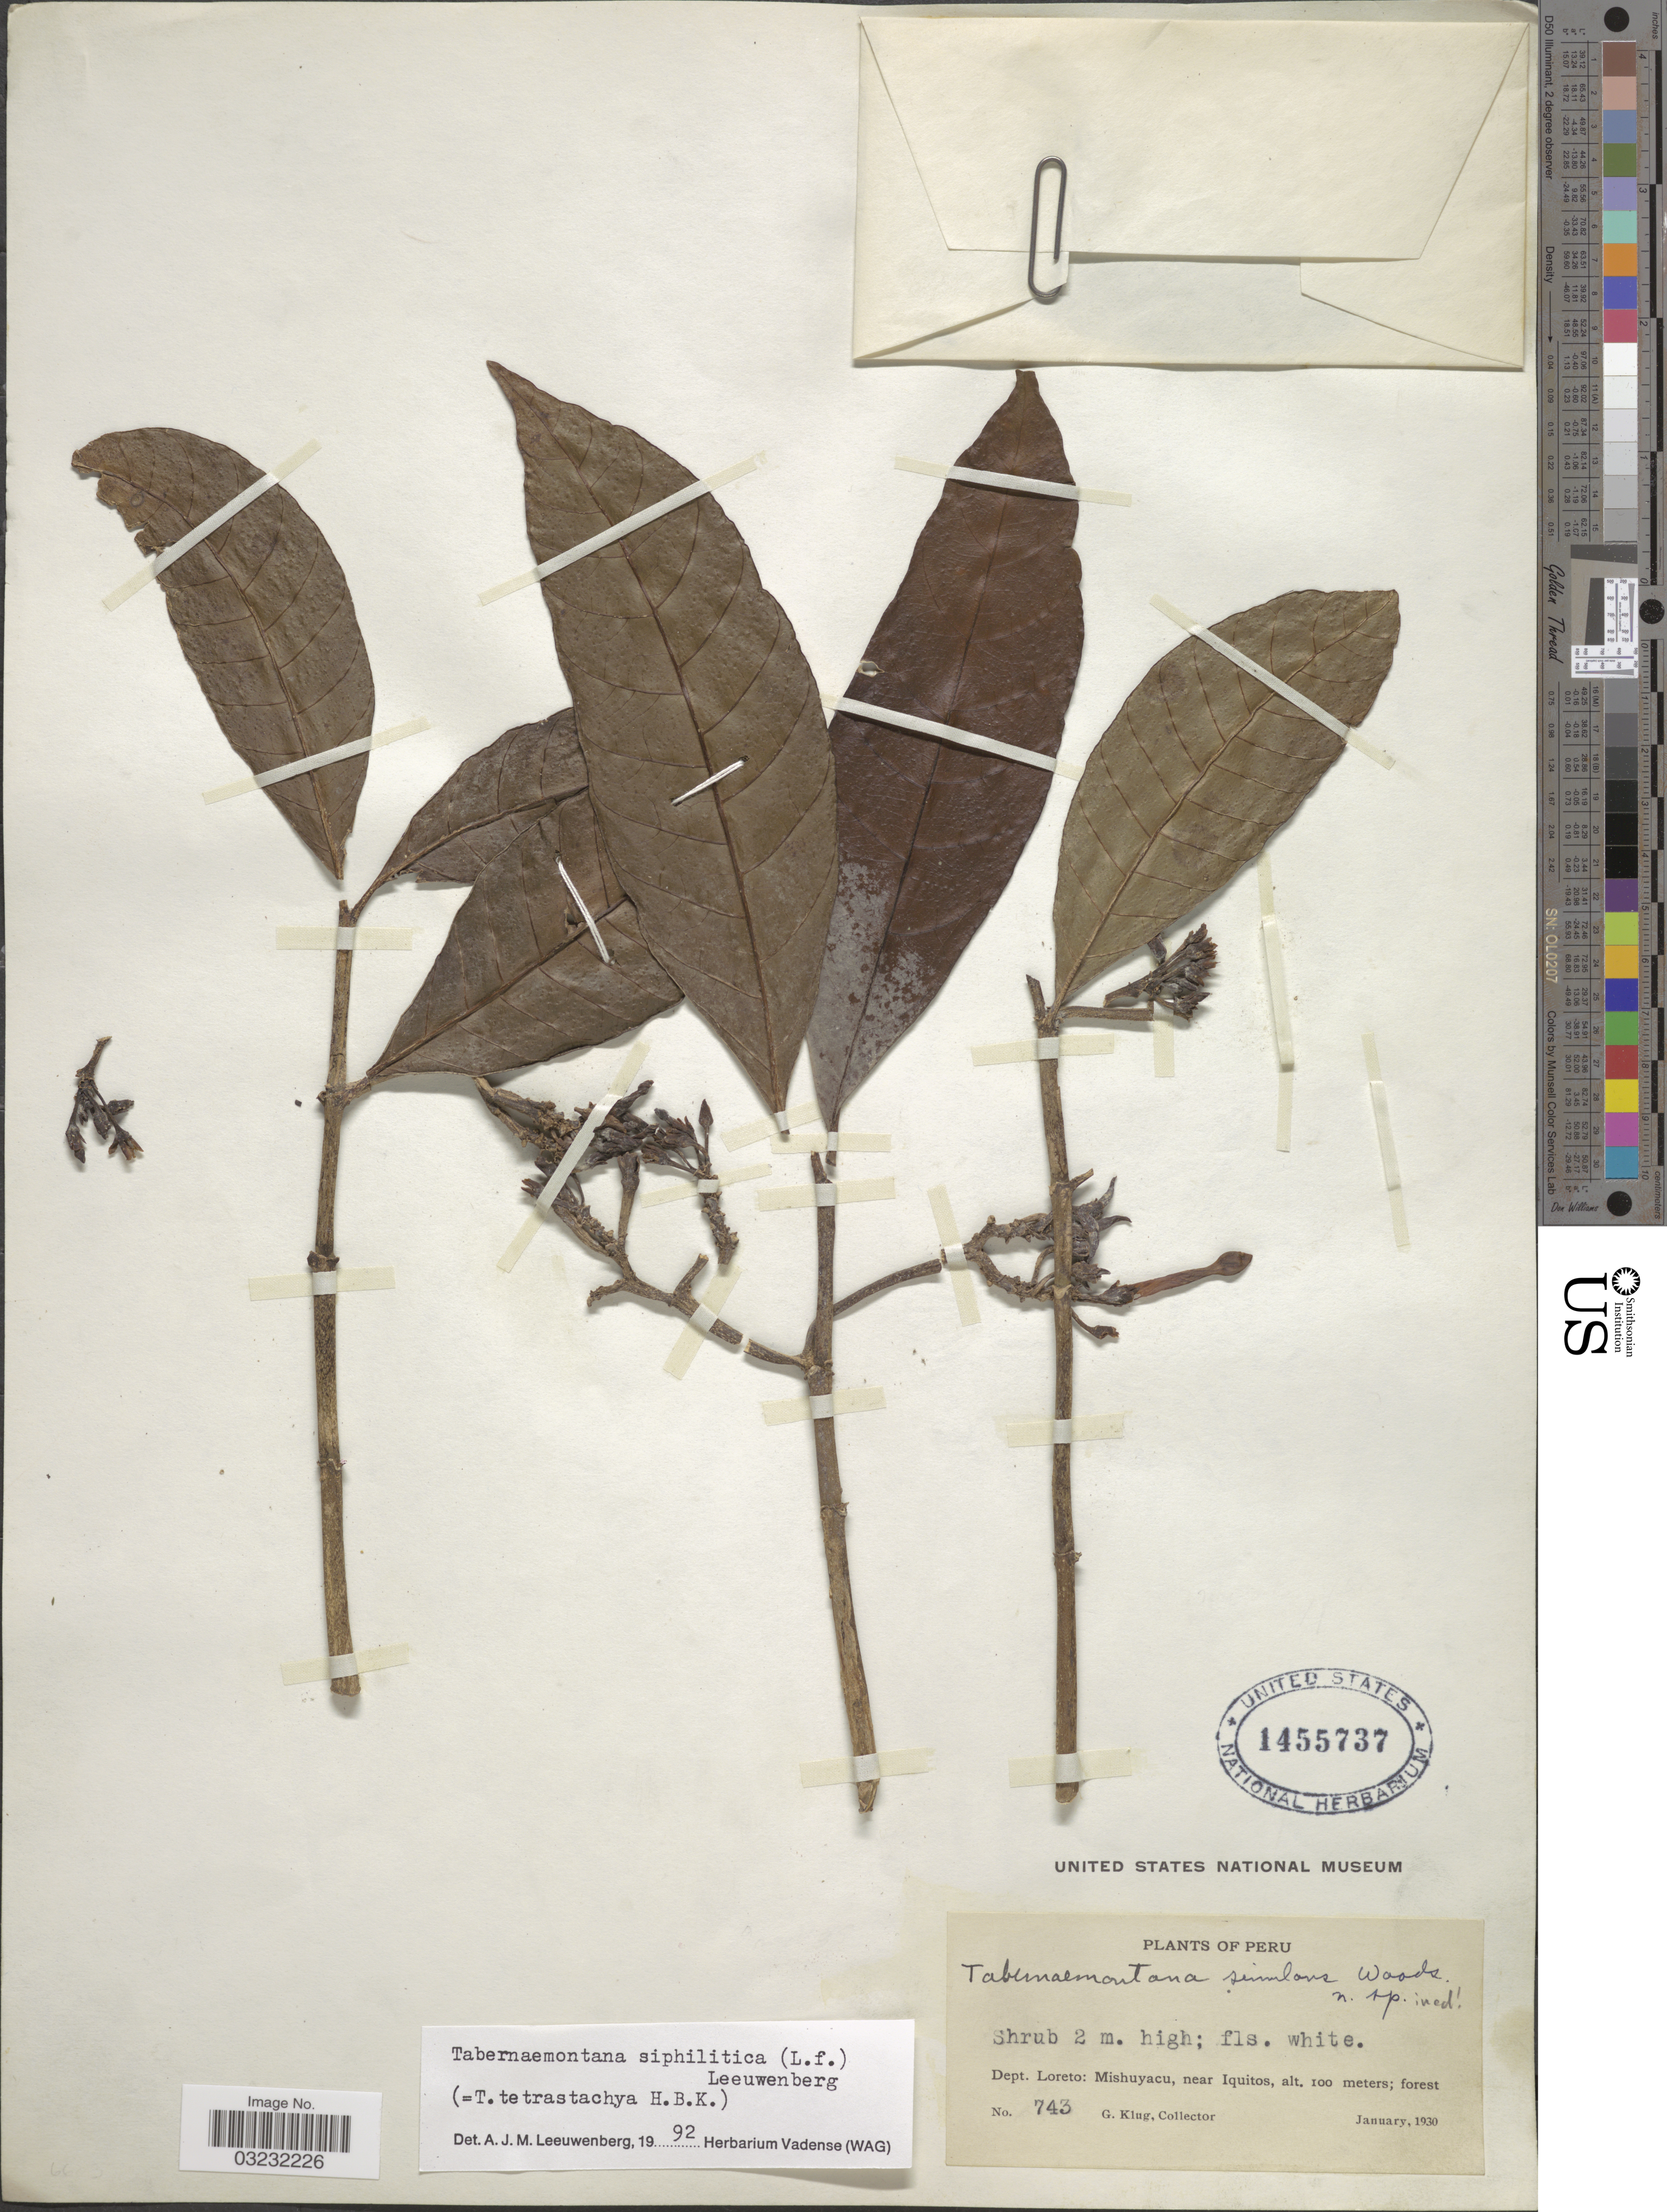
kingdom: Plantae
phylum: Tracheophyta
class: Magnoliopsida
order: Gentianales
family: Apocynaceae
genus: Tabernaemontana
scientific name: Tabernaemontana siphilitica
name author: (L. f.) Leeuwenb.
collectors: G. Klug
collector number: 743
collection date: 1930-01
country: Peru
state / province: Loreto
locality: Dept. Loreto: Mishuyacu, near Iquitos.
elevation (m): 100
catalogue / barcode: US 1455737